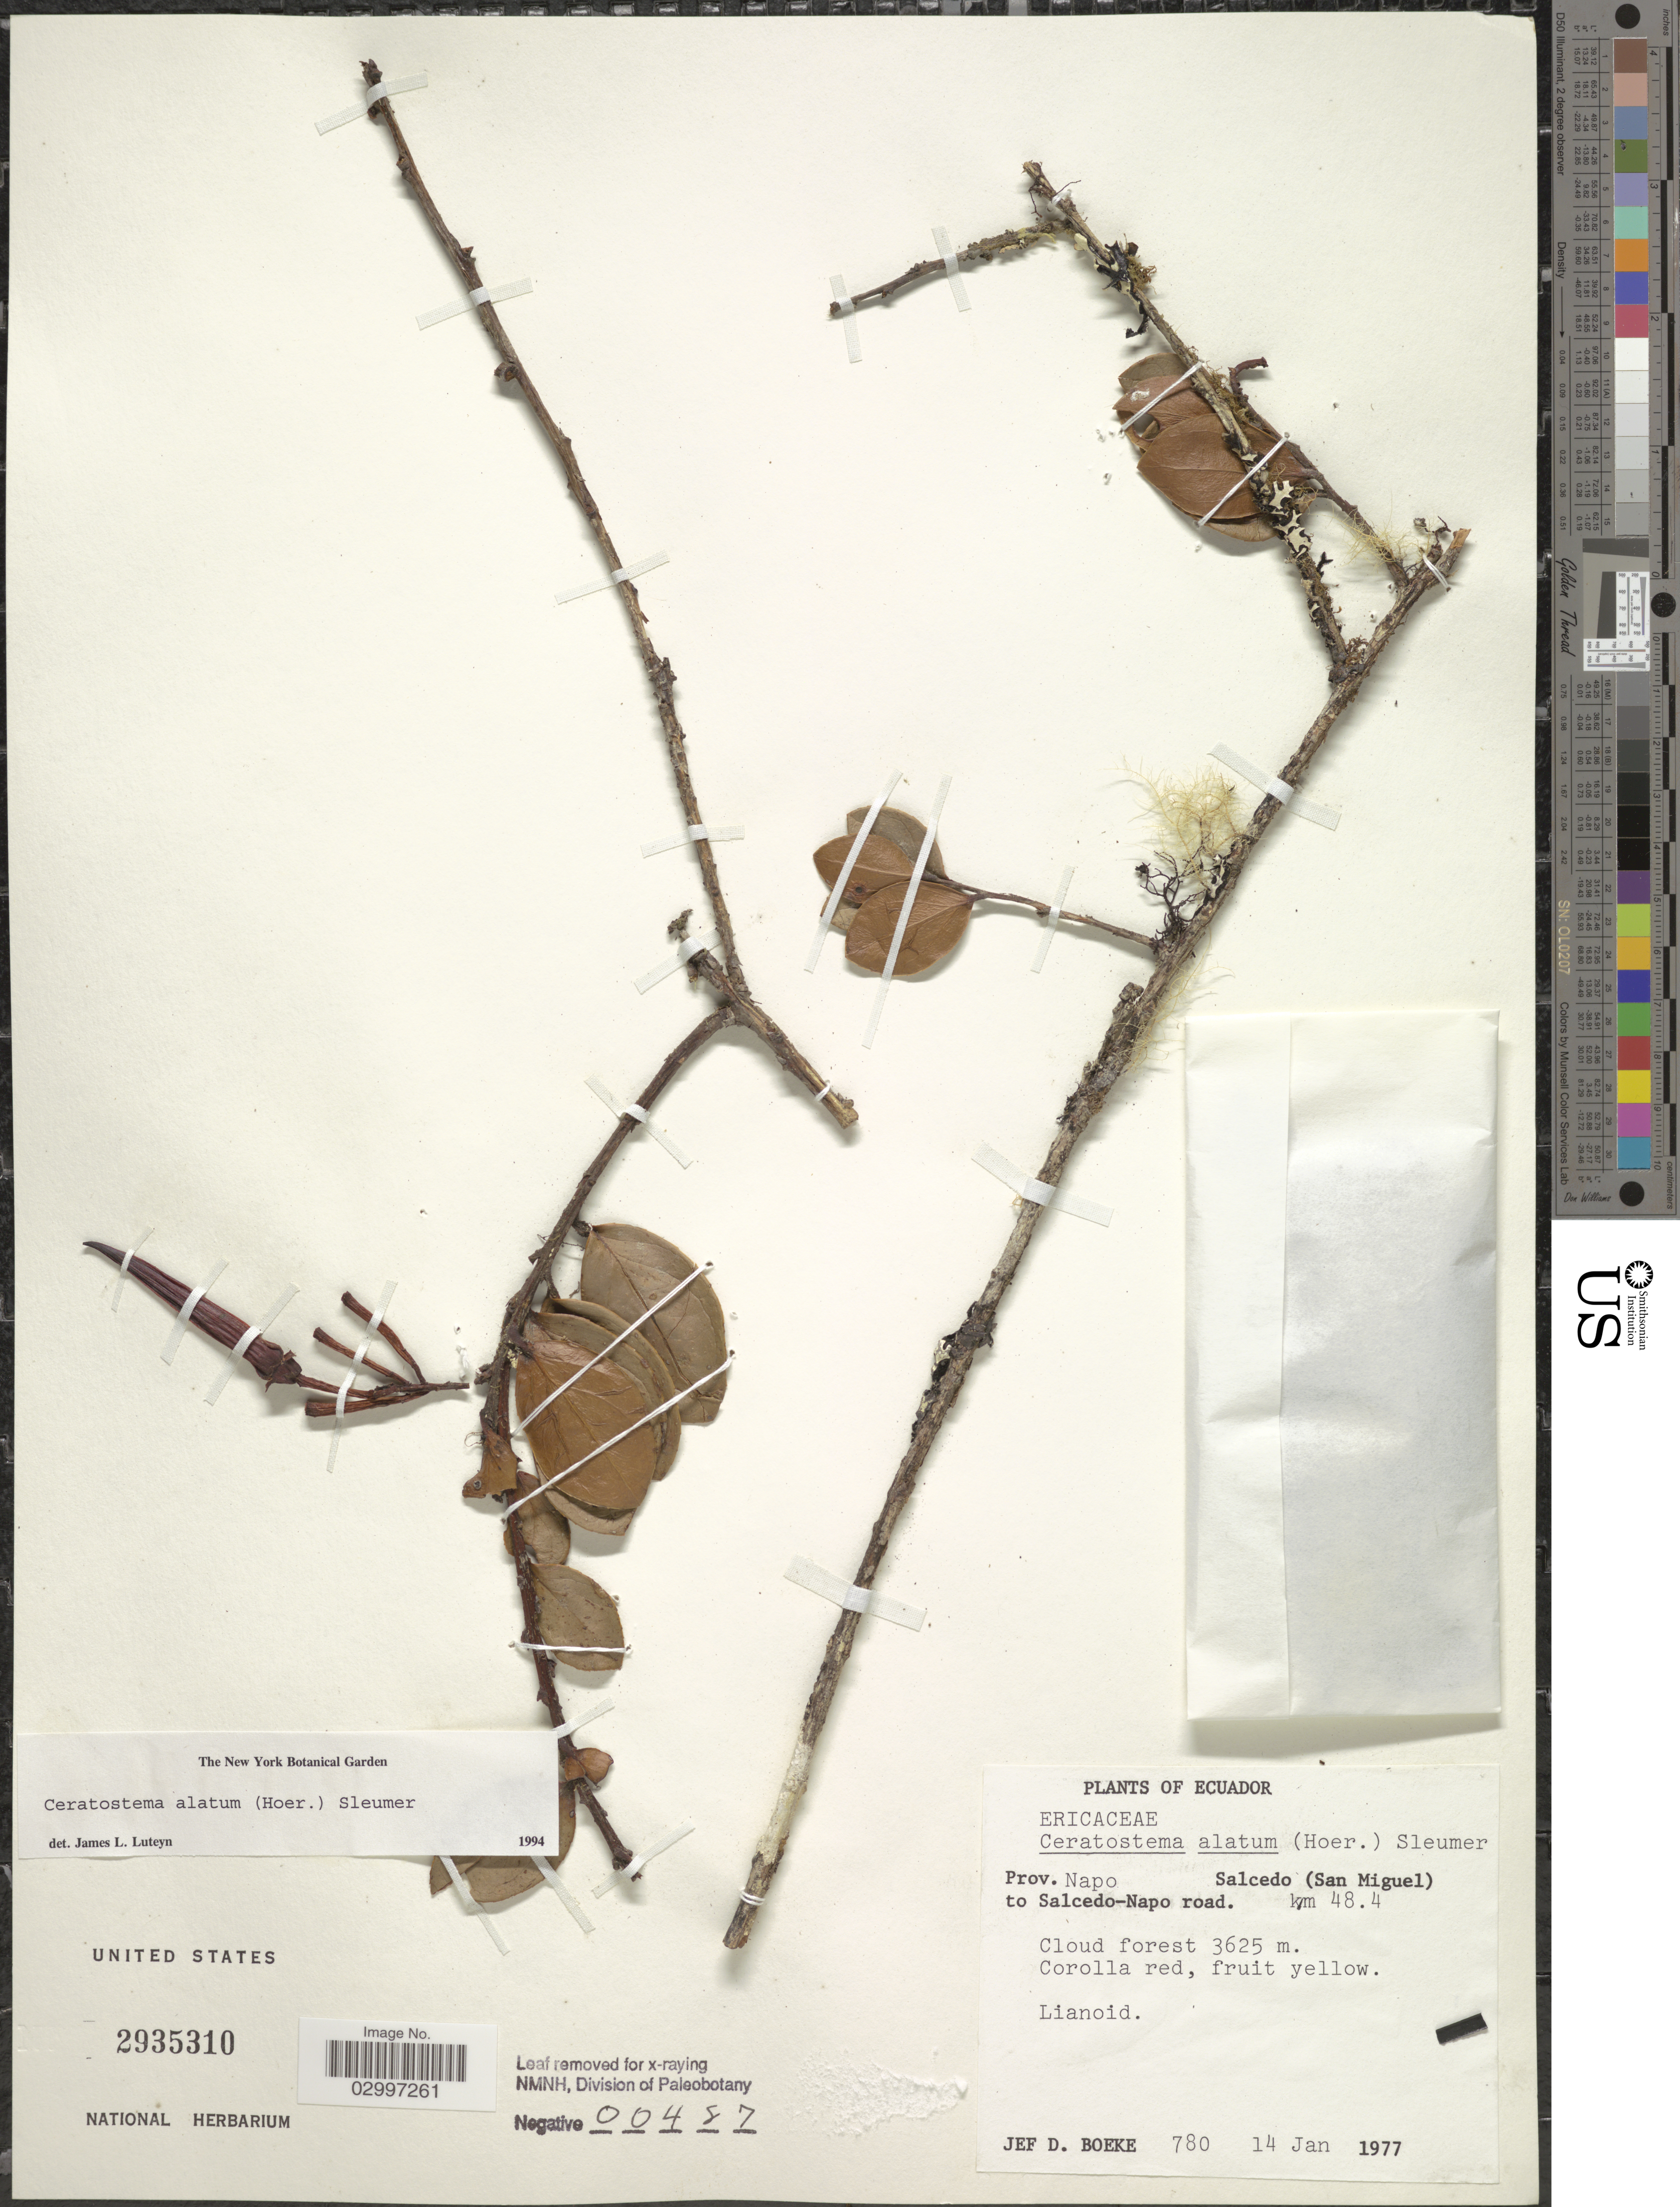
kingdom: Plantae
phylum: Tracheophyta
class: Magnoliopsida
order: Ericales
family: Ericaceae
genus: Ceratostema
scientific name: Ceratostema alatum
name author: (Hoerold) Sleumer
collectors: J. Boeke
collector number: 780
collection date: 1977-01-14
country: Ecuador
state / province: Napo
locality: Salcedo (San Miguel) to Salcedo-Napo road km 48.4.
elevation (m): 3625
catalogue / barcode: US 2935310